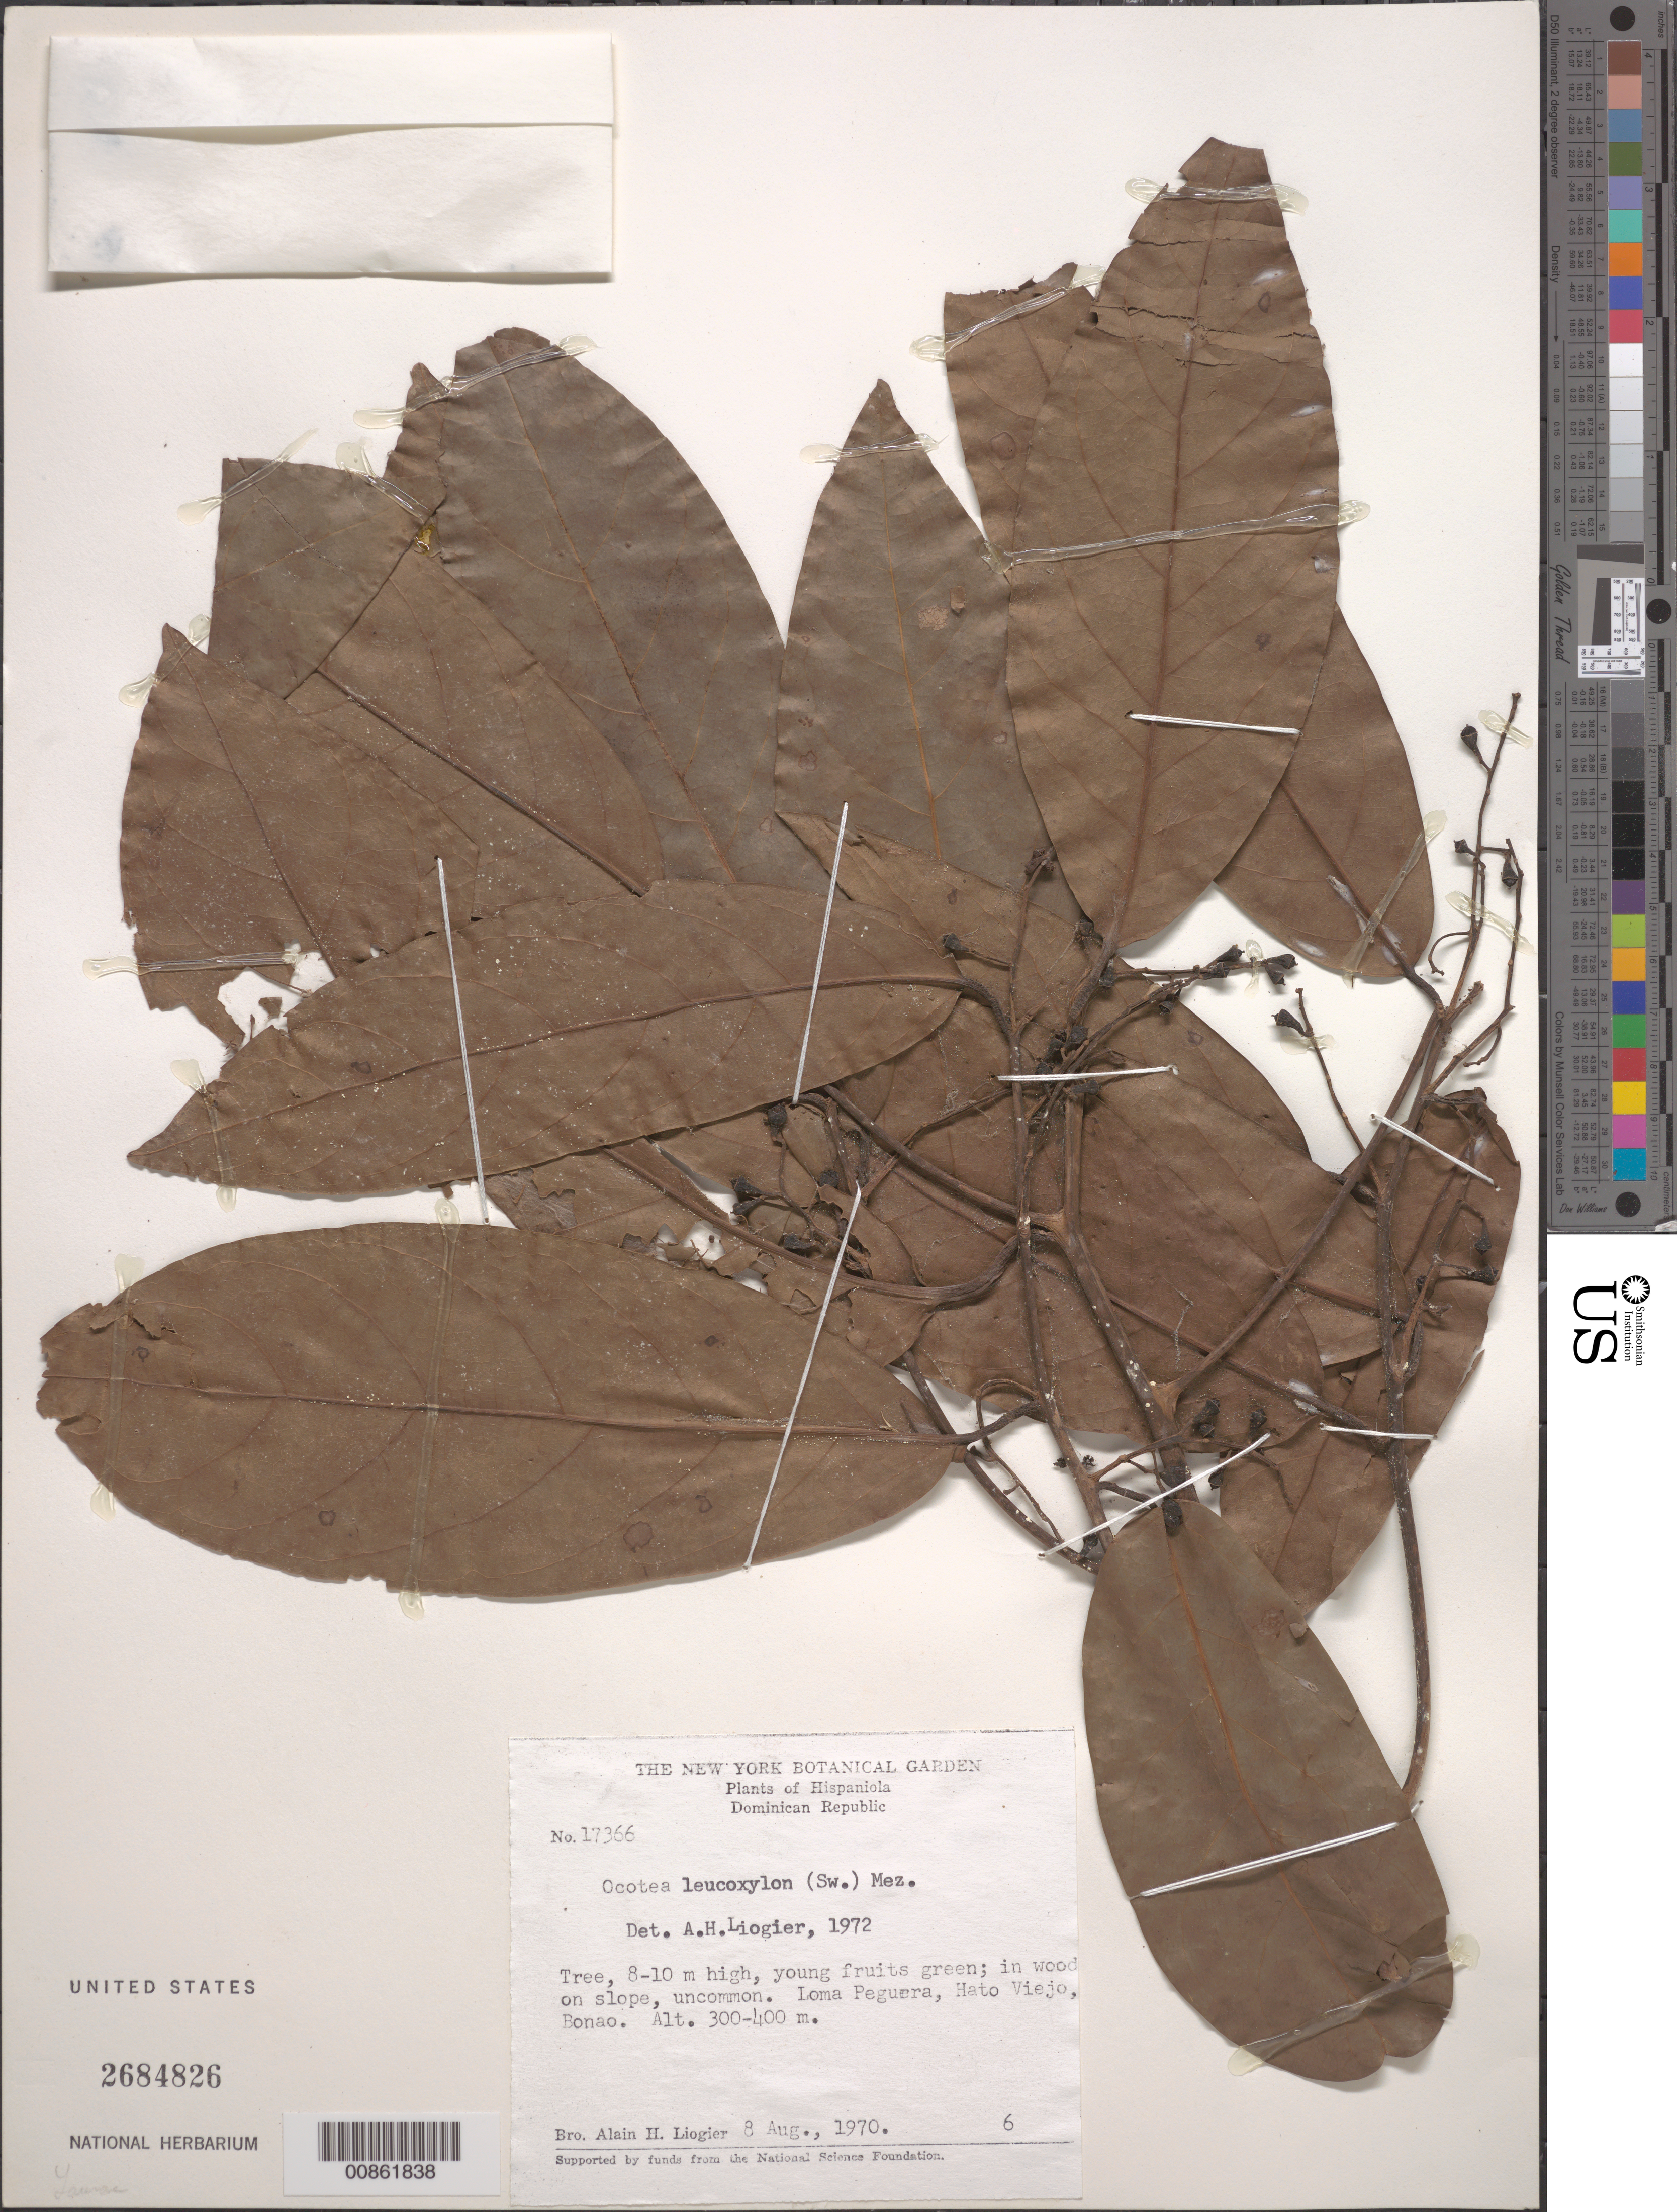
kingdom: Plantae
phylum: Tracheophyta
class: Magnoliopsida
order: Laurales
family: Lauraceae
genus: Ocotea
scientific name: Ocotea leucoxylon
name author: (Sw.) Laness.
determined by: Liogier, Alain H.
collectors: A. H. Liogier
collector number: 17366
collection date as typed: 08 Aug 1970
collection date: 1970-08-08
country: Dominican Republic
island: Hispaniola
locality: Loma Peguera, Hato Viejo, Bonao.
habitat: In woods on slope.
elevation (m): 300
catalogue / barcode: US 2684826